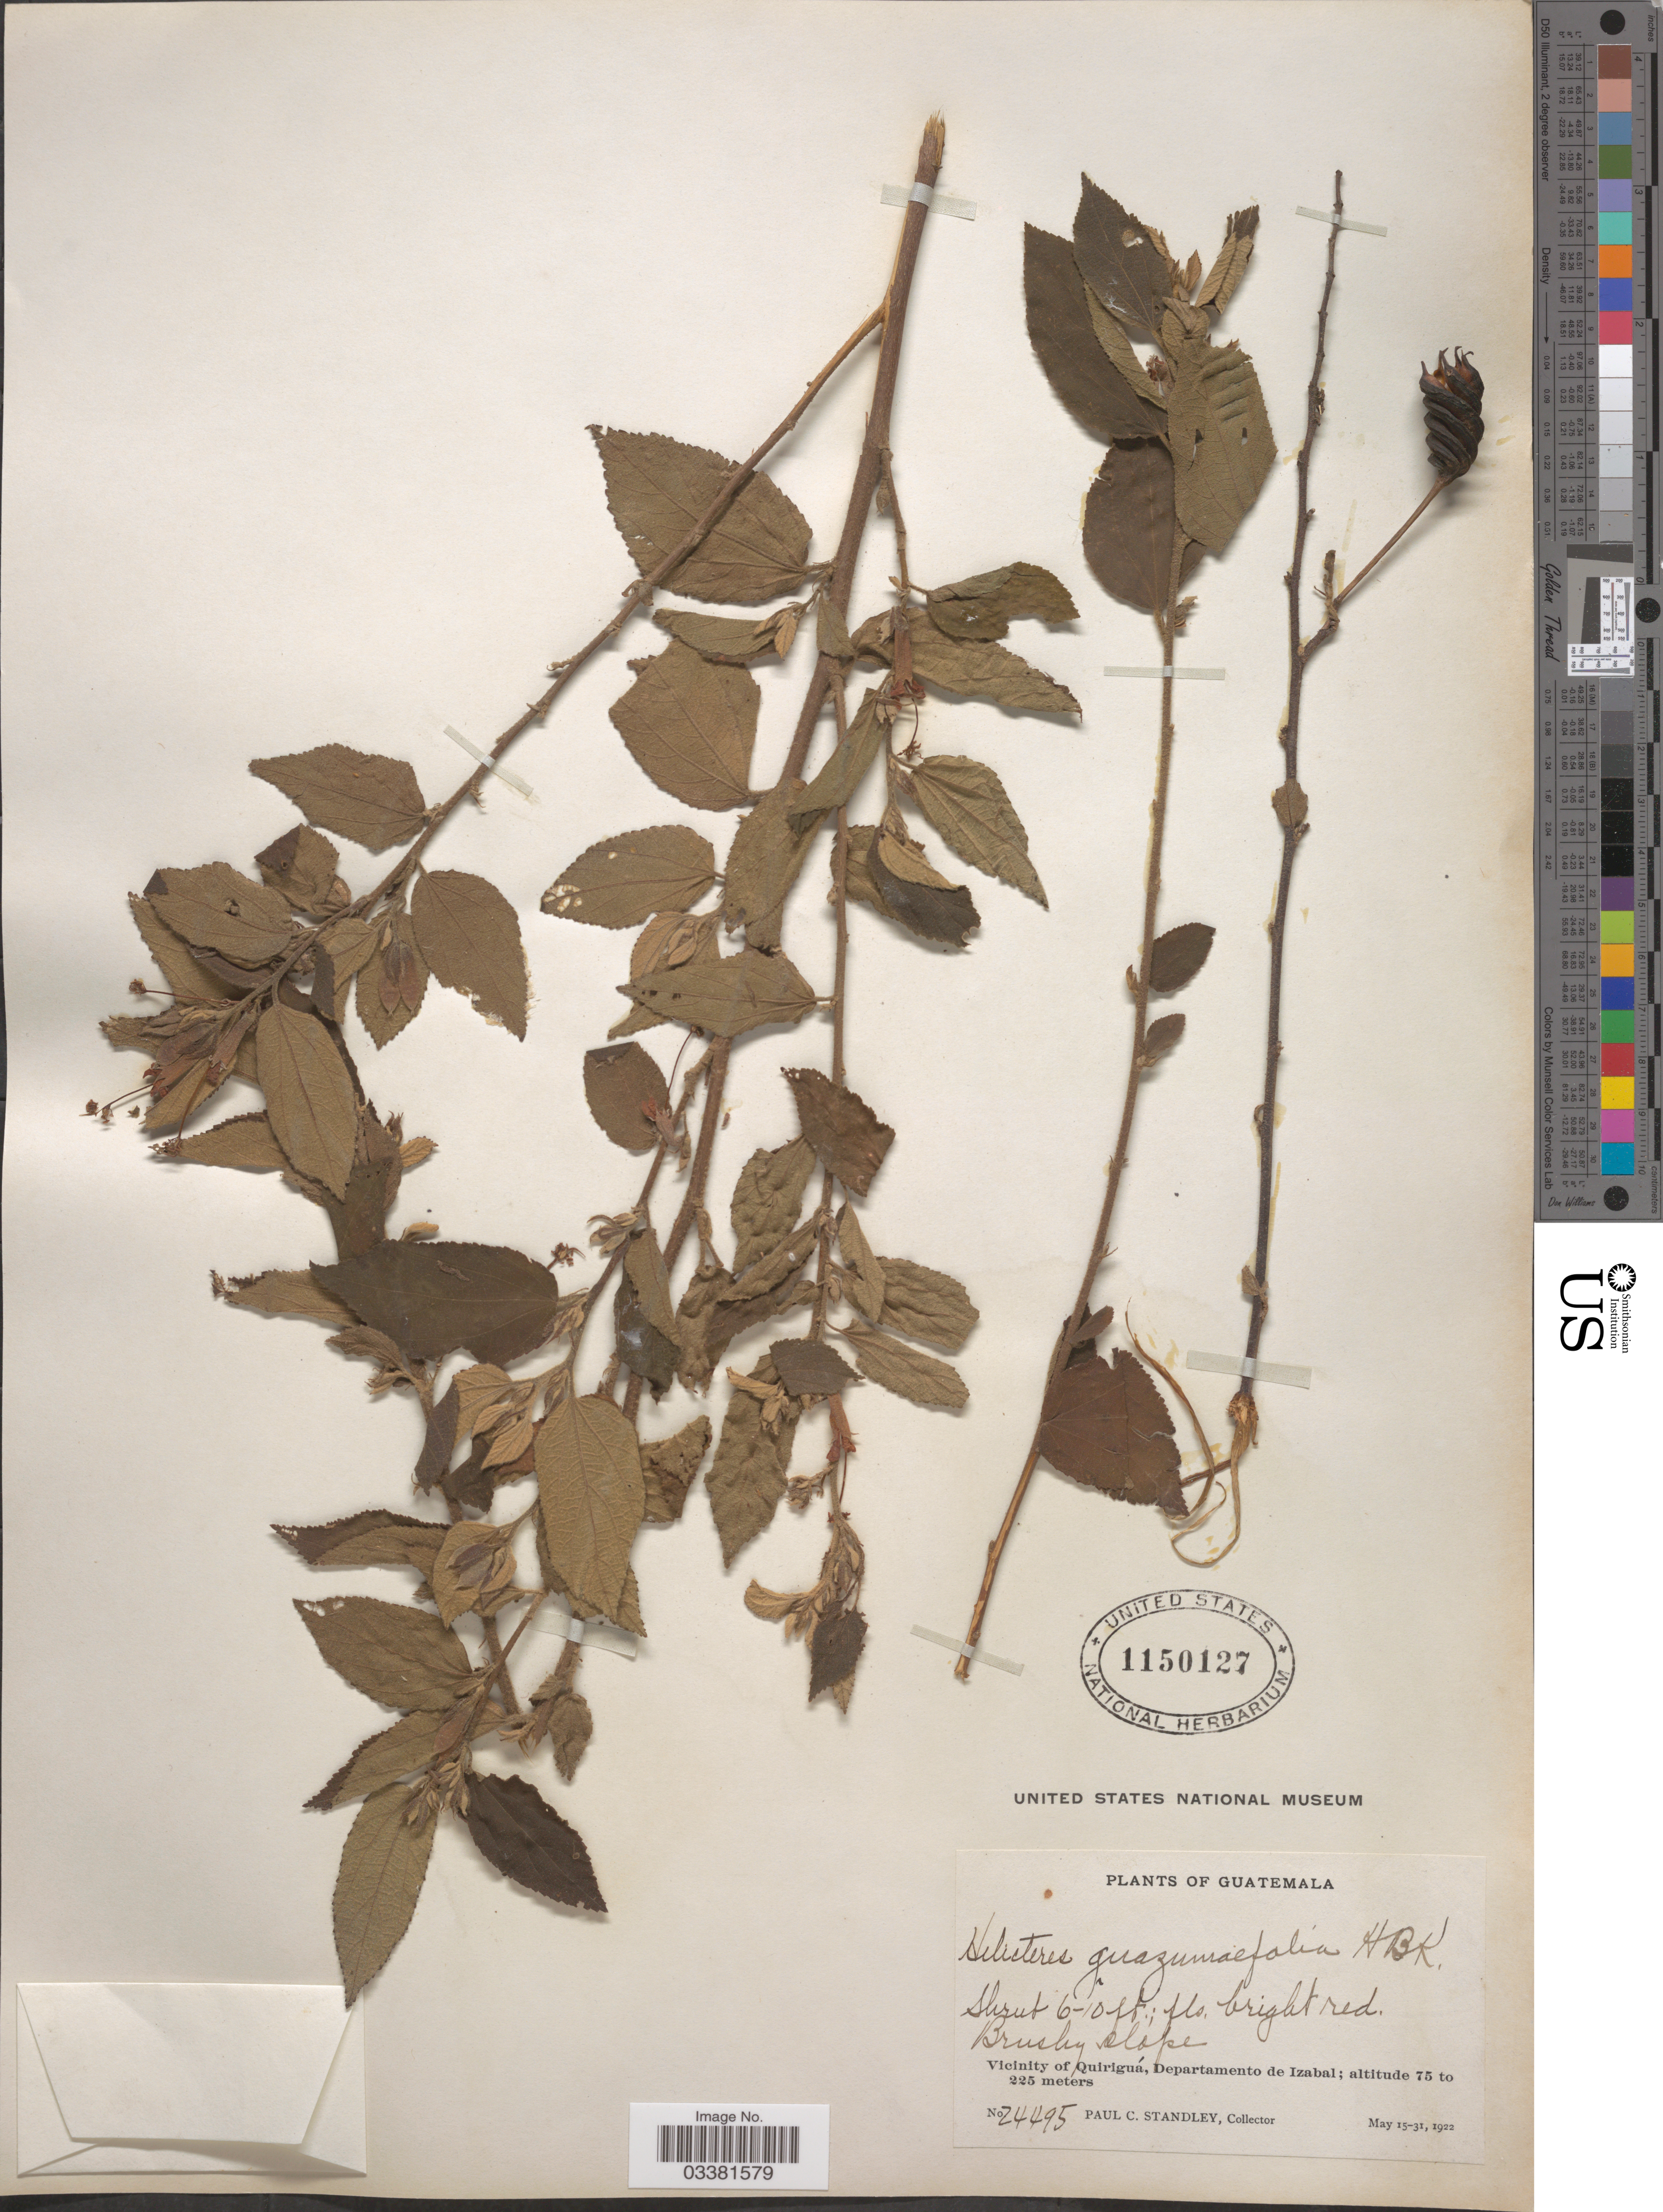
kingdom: Plantae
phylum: Tracheophyta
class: Magnoliopsida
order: Malvales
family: Malvaceae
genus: Helicteres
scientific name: Helicteres guazumifolia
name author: Kunth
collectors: P. C. Standley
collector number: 24495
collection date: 1922-05-15/1922-05-31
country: Guatemala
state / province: Izabal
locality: Vicinity of Quiriguá, Departamento de Izabal.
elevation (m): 75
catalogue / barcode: US 1150127